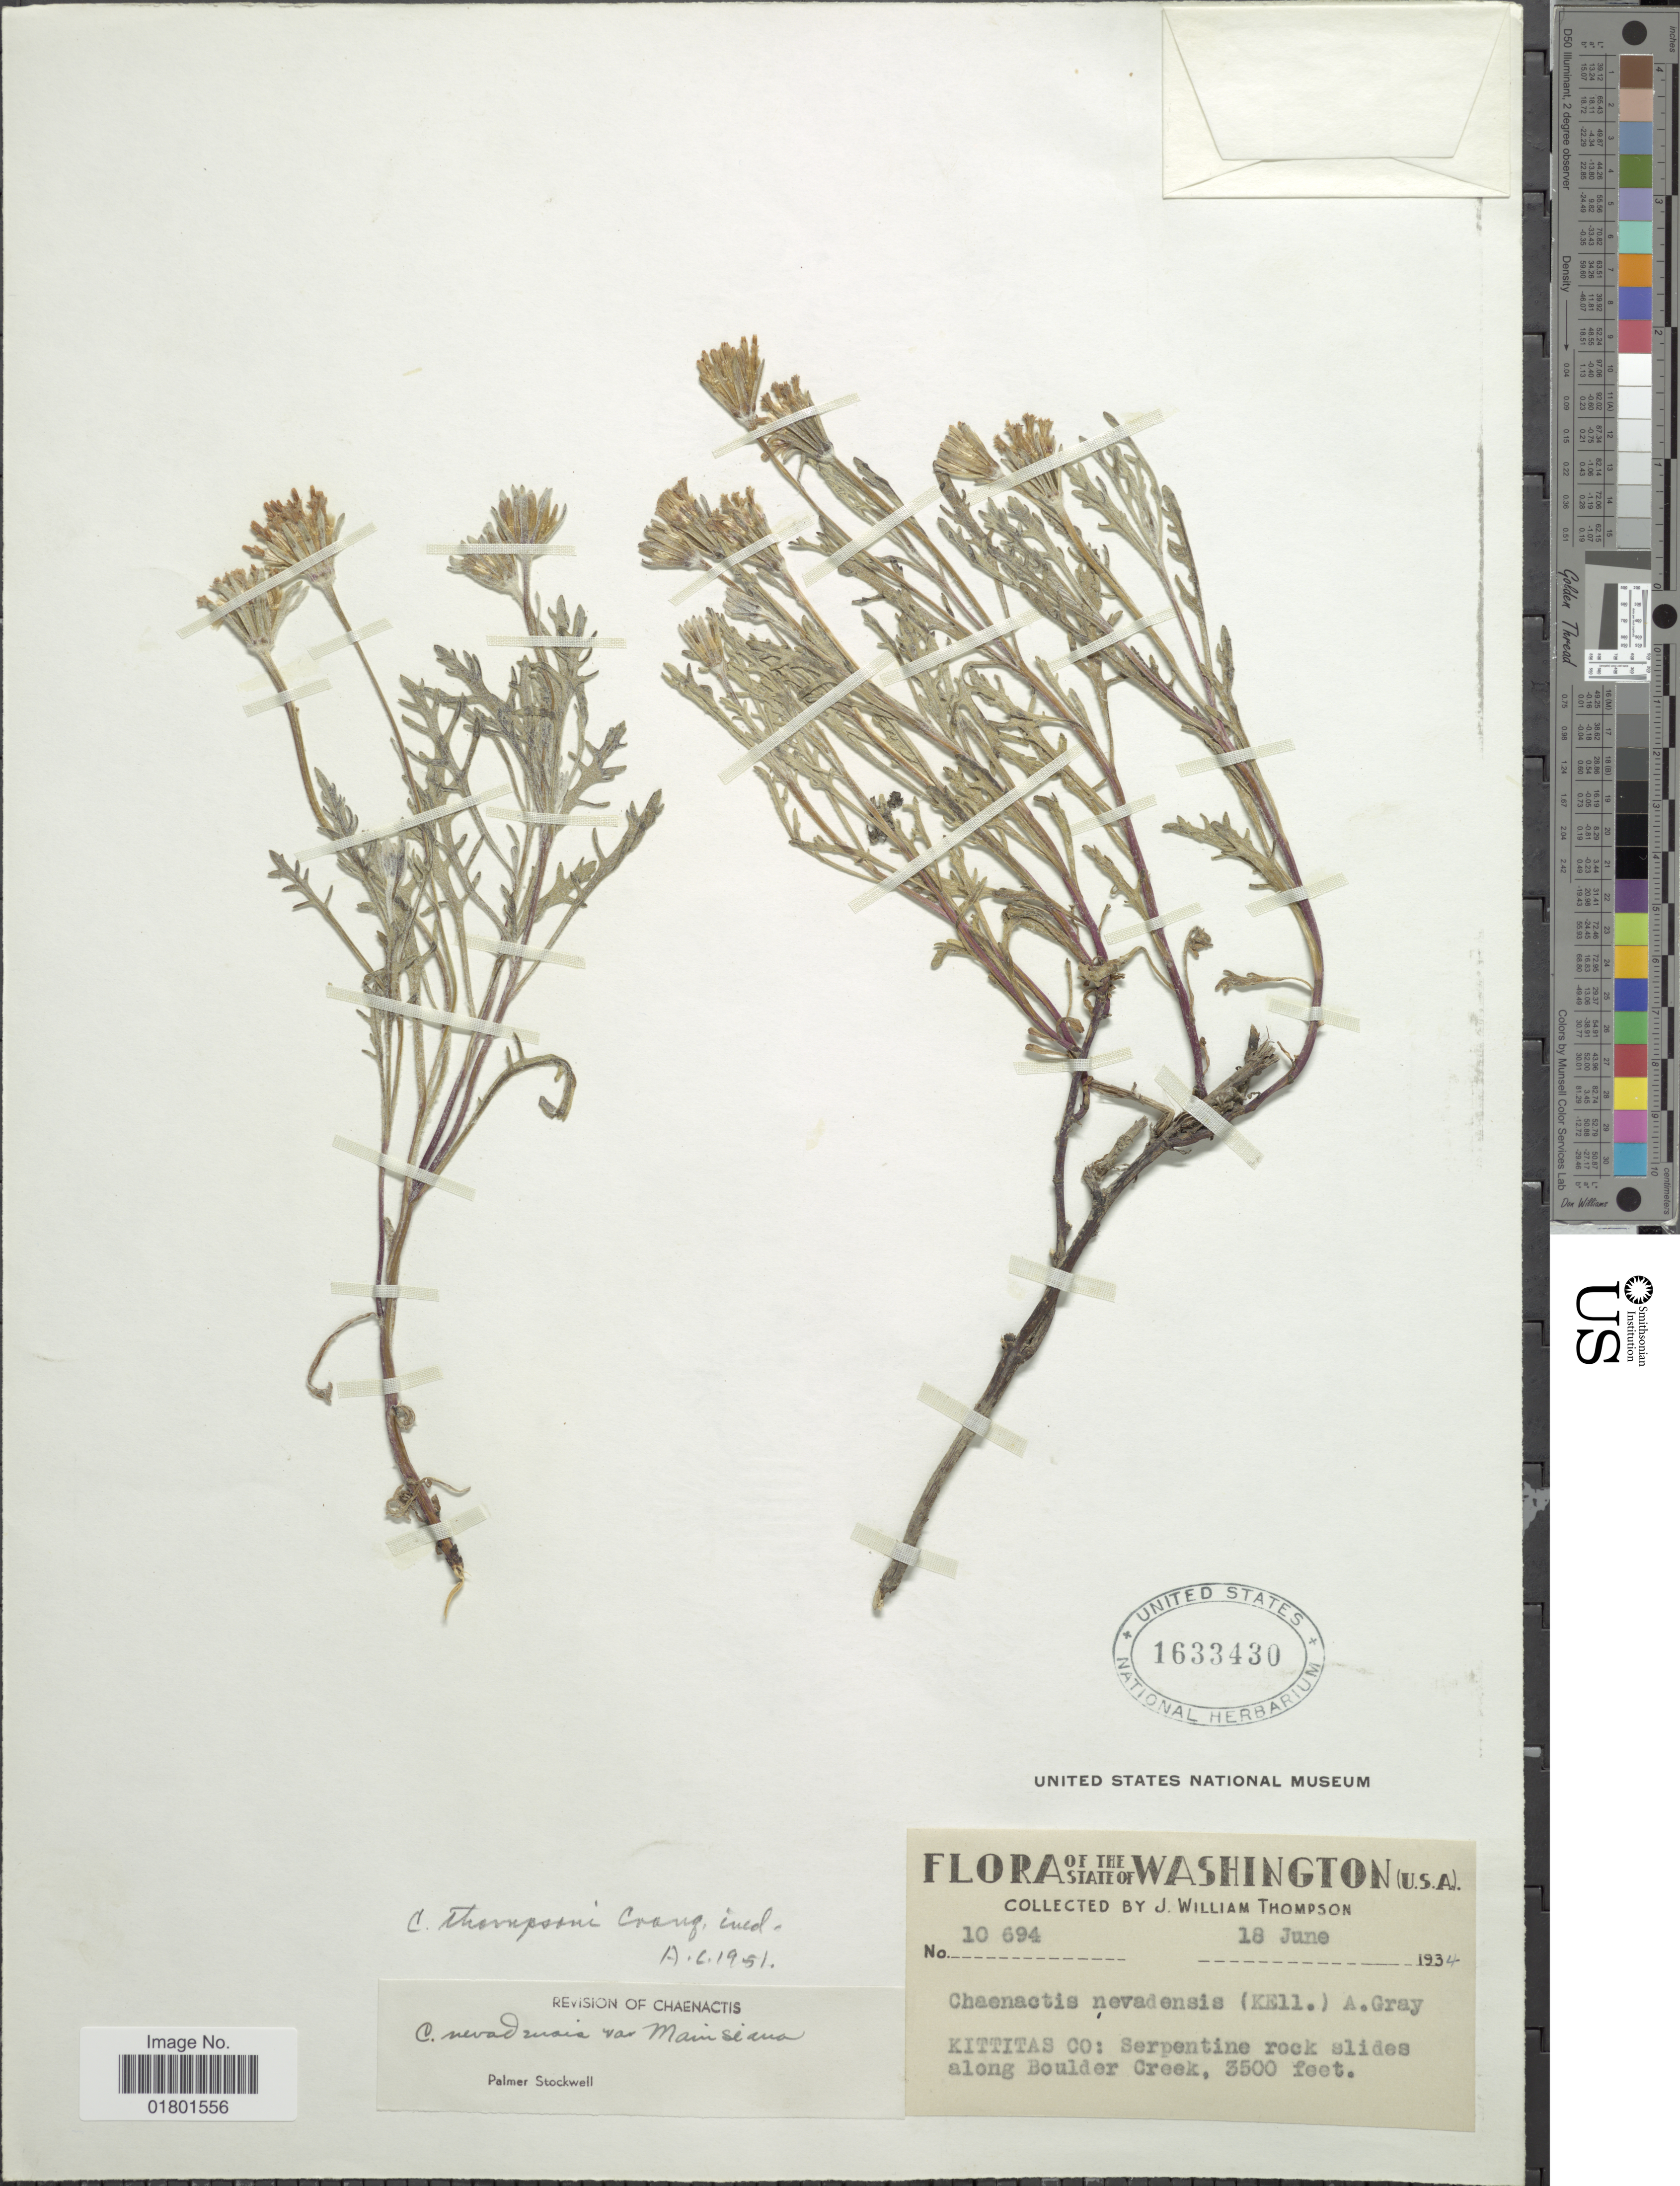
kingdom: Plantae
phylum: Tracheophyta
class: Magnoliopsida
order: Asterales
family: Asteraceae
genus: Chaenactis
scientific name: Chaenactis thompsonii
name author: Cronq.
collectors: J. W. Thompson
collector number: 10694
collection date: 1934-06-18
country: United States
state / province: Washington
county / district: Kittitas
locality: Kittitas Co: Serpentine rock slides along Boulder Creek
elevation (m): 1067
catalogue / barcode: US 1633430